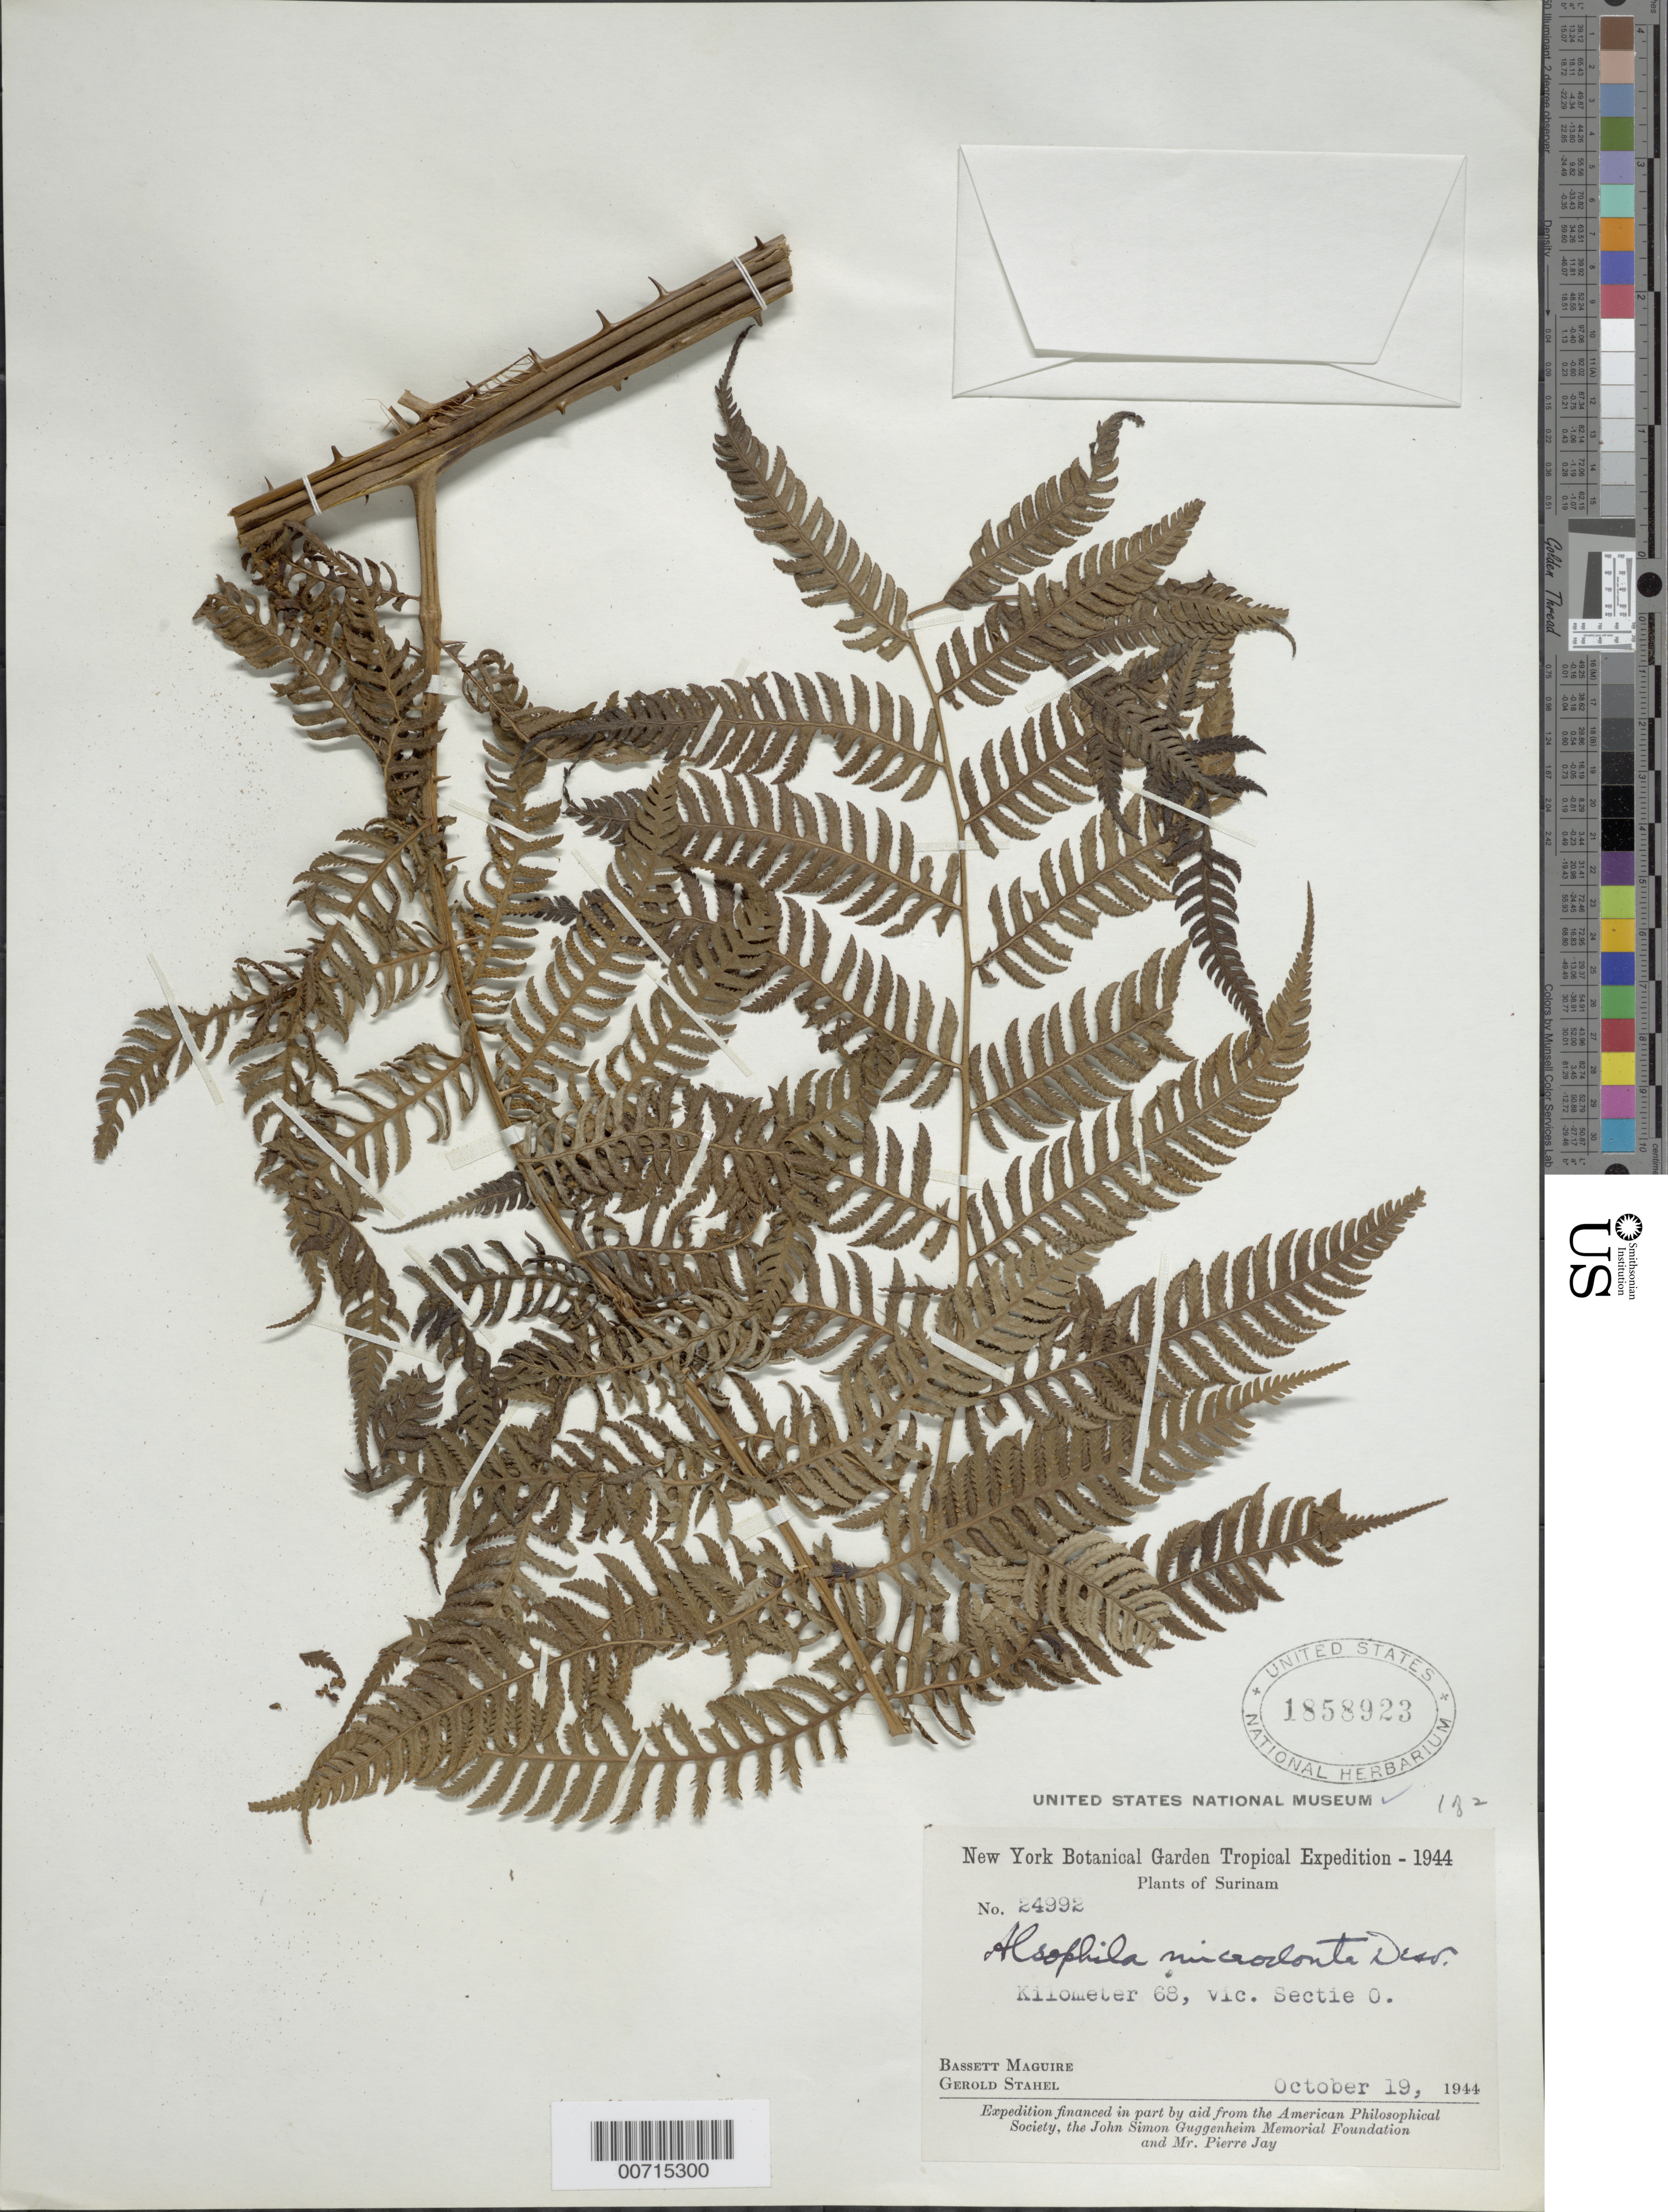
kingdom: Plantae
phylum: Tracheophyta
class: Polypodiopsida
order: Cyatheales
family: Cyatheaceae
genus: Cyathea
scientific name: Cyathea microdonta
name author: (Desv.) Domin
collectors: B. Maguire & G. Stahel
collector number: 24992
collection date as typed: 19-Oct-44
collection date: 1944-10-19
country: Suriname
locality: Sectie O, km 68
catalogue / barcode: US 1858923